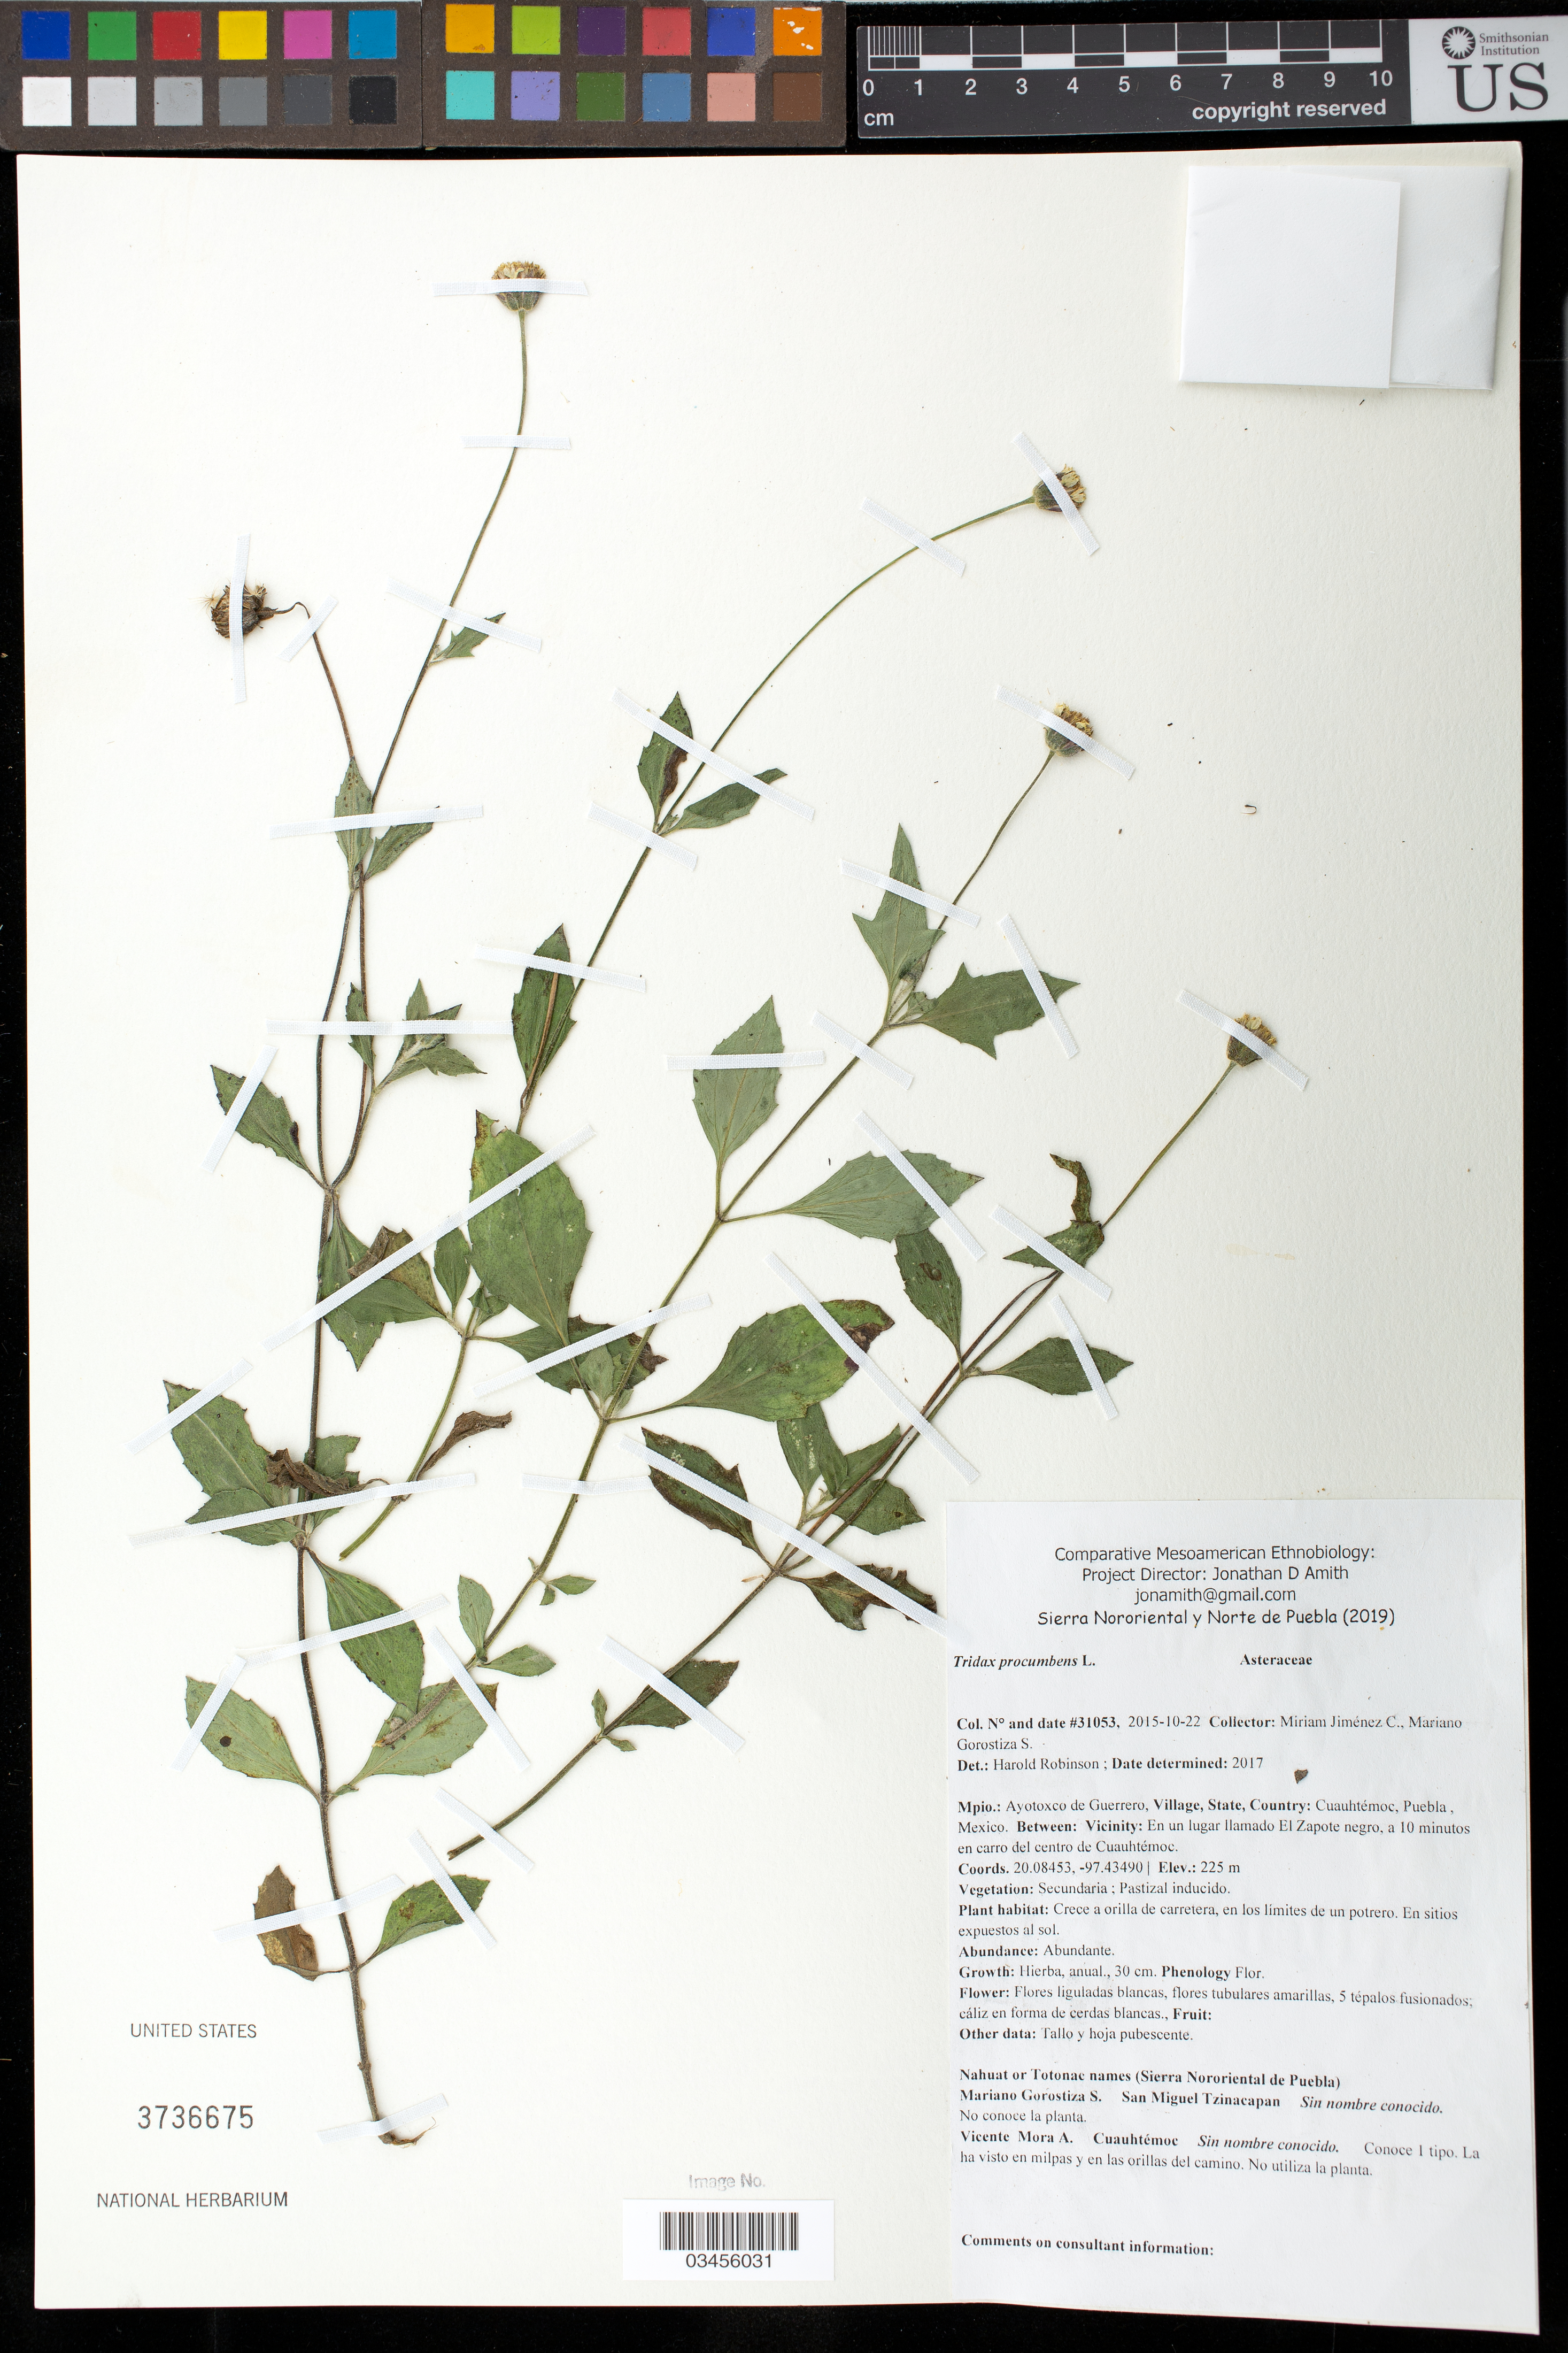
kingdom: Plantae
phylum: Tracheophyta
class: Magnoliopsida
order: Asterales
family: Asteraceae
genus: Tridax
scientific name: Tridax procumbens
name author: L.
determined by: Robinson, Harold E., (US)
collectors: M. Jiménez Chimil & M. Gorostiza S.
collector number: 31053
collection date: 2015-10-22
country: México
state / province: Puebla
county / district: Ayotoxco de Guerrero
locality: PUEBLO: Cuauhtémoc; LOCALIDAD EXACTA: El Zapote Negro, a 10 minutos del centro de Cuauhtémoc en carro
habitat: Pastizal inducido | A orilla de carretera, en los límites de un potrero. En sitios expuestos al sol.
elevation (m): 225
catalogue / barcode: US 3736675